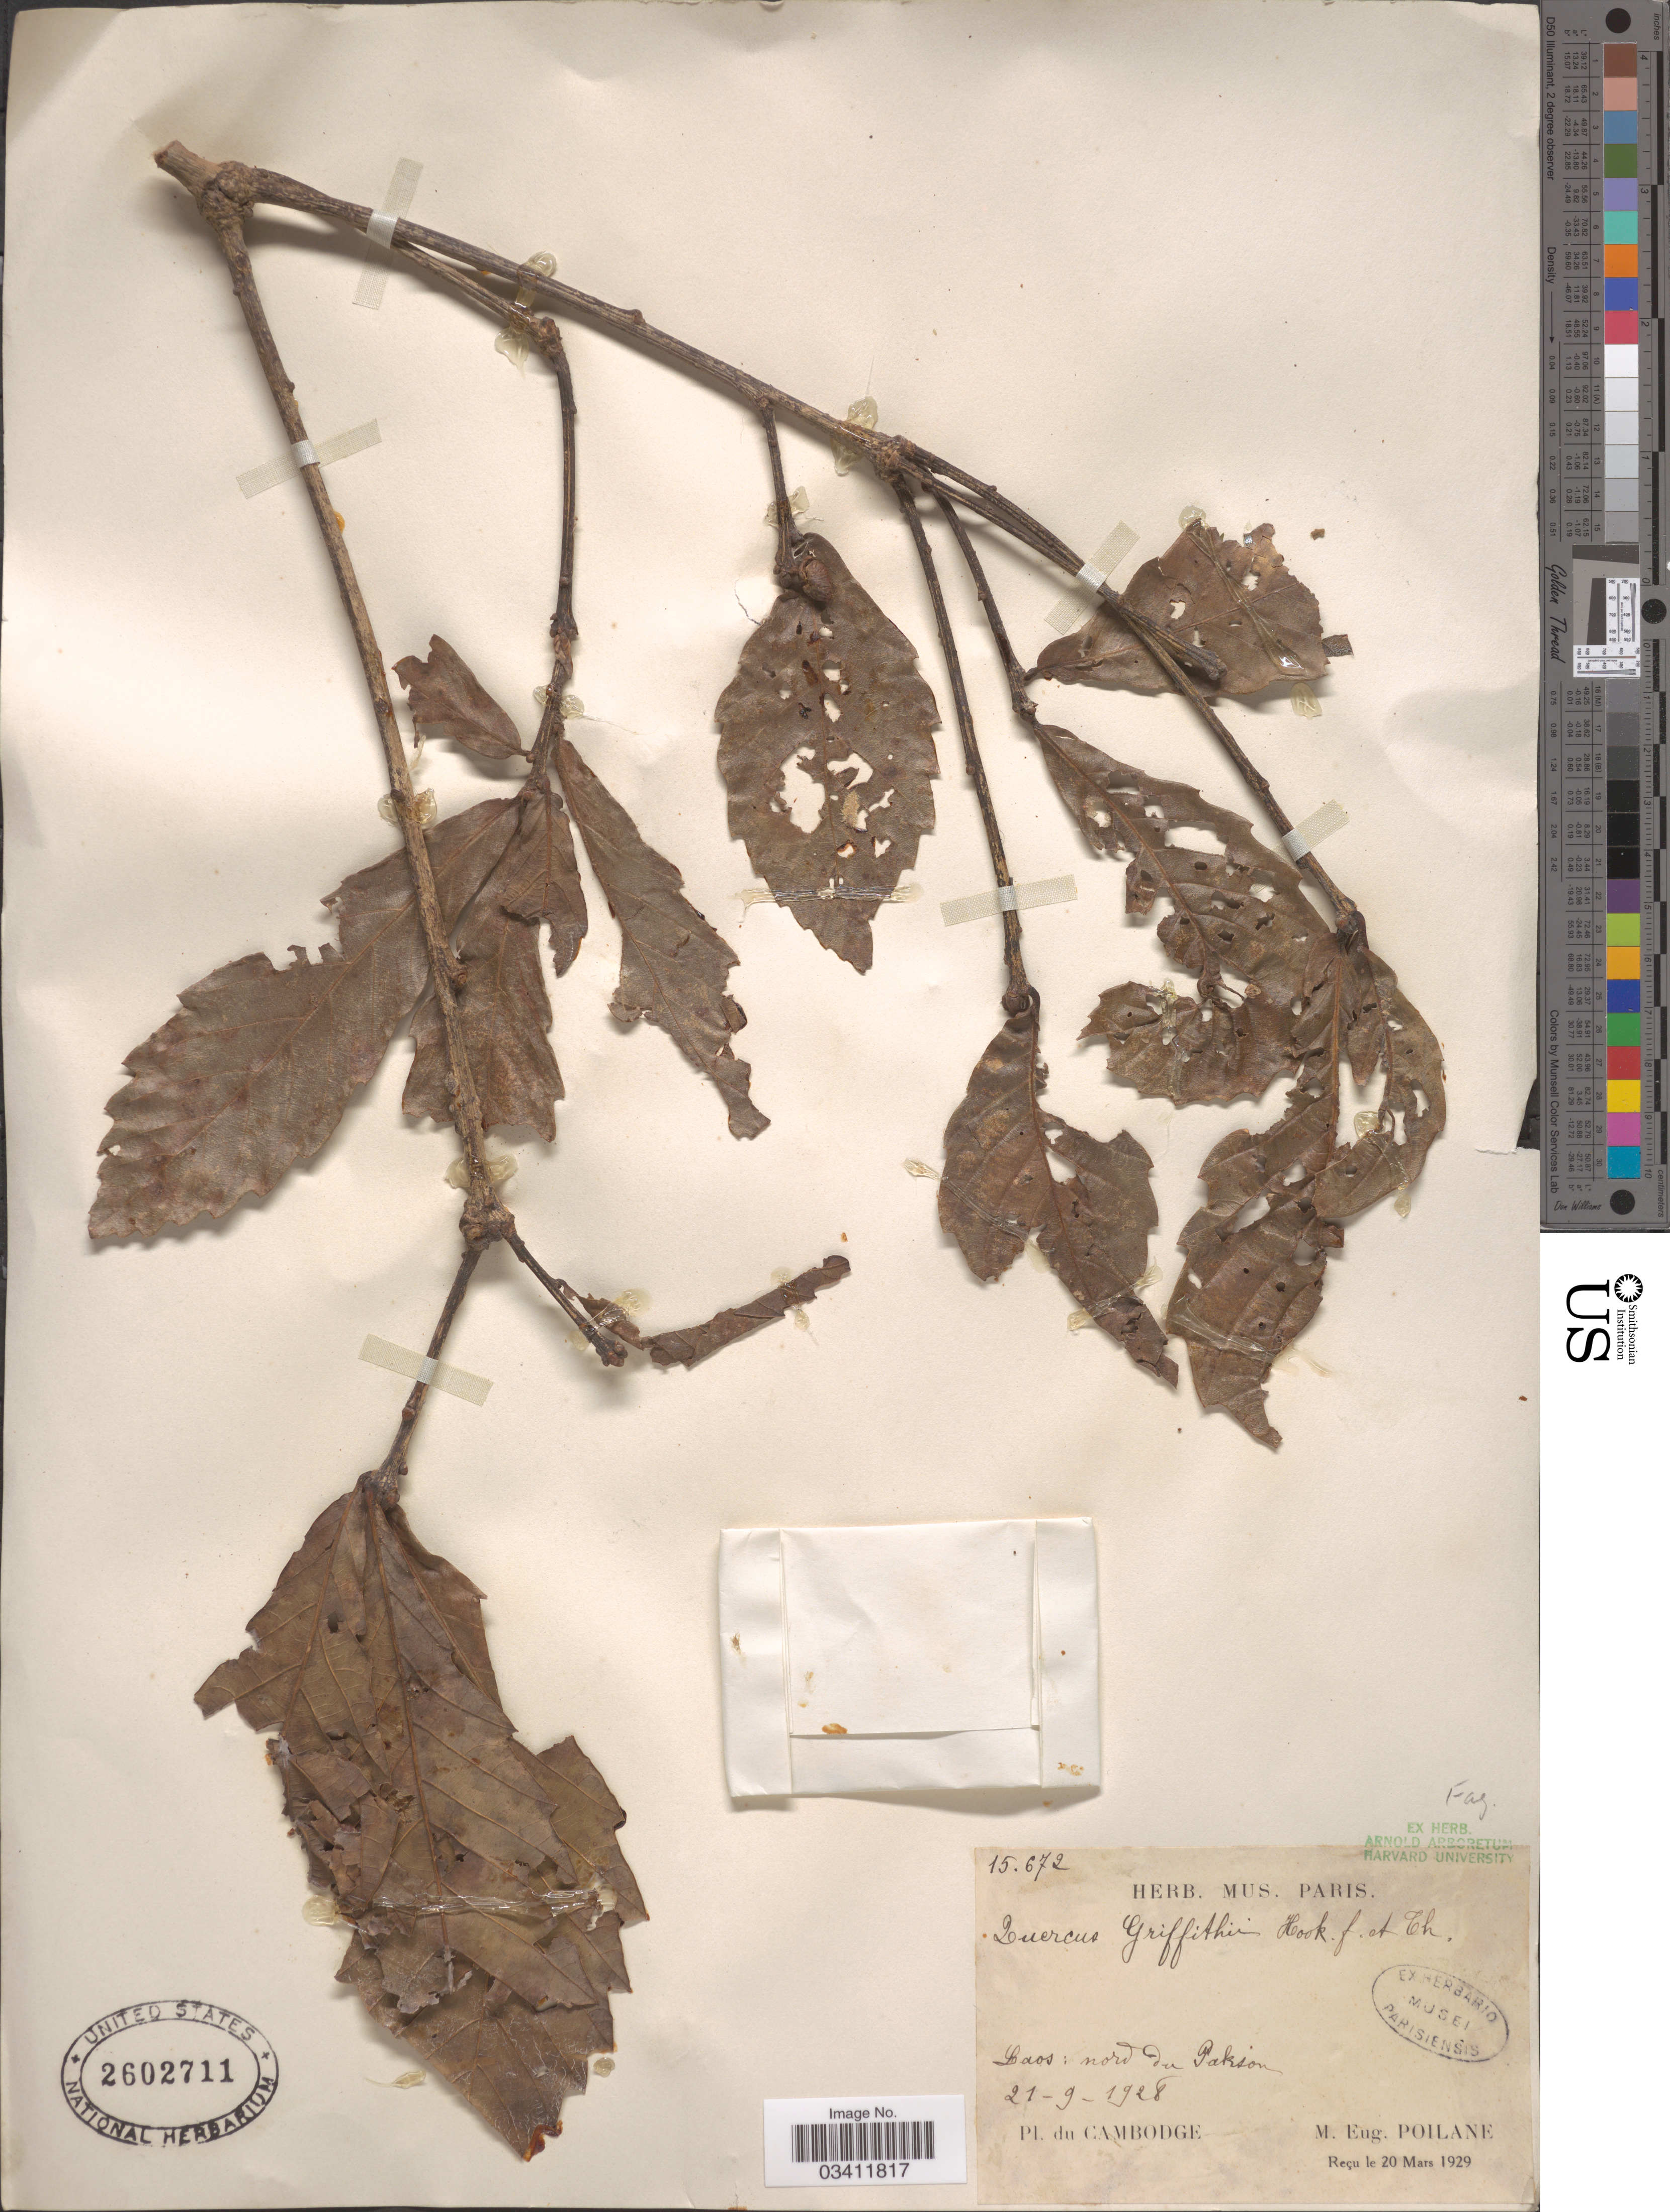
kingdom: Plantae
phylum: Tracheophyta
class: Magnoliopsida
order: Fagales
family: Fagaceae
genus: Quercus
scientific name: Quercus griffithii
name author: Hook. f. & Thomson ex Miq.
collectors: M. Poilane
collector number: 15672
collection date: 1928-09-21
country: Laos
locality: Laos: nord du Pakson.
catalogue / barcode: US 2602711